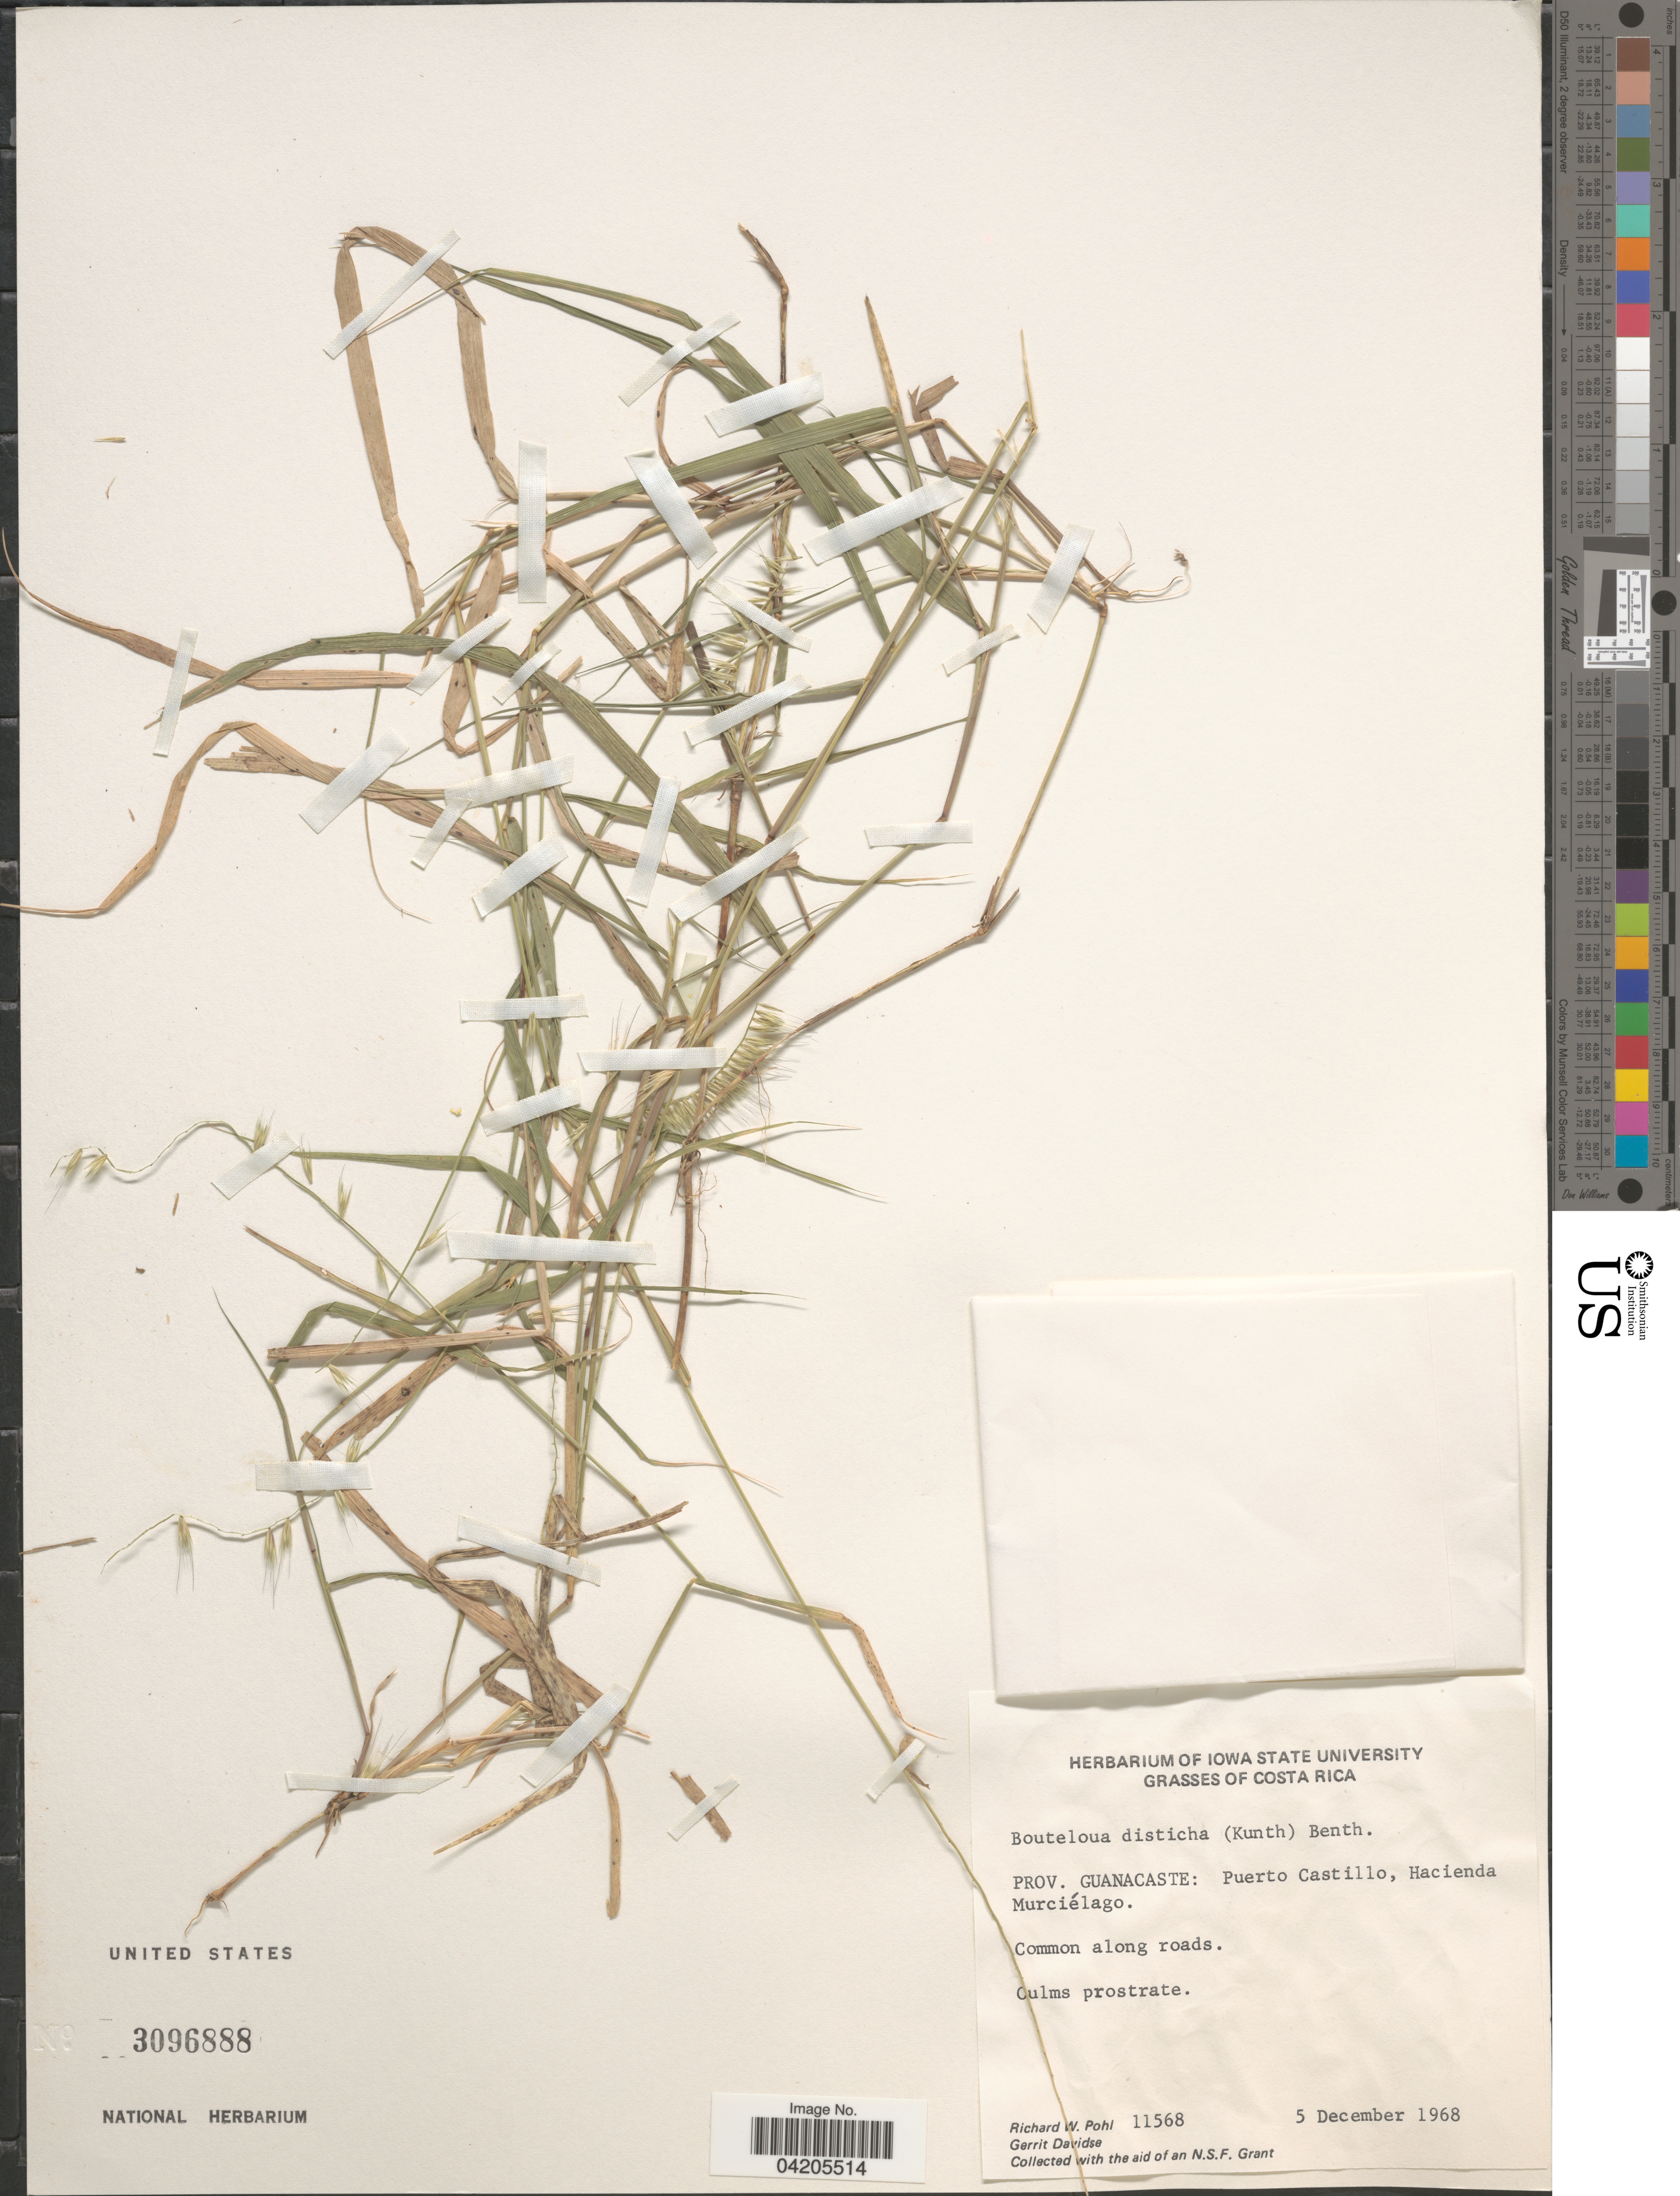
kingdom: Plantae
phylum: Tracheophyta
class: Liliopsida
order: Poales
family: Poaceae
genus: Bouteloua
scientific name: Bouteloua disticha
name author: (Kunth) Benth.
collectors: R. W. Pohl & G. Davidse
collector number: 11568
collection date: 1968-12-05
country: Costa Rica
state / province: Guanacaste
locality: Puerto Castillo, Hacienda Murciélago.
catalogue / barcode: US 3096888